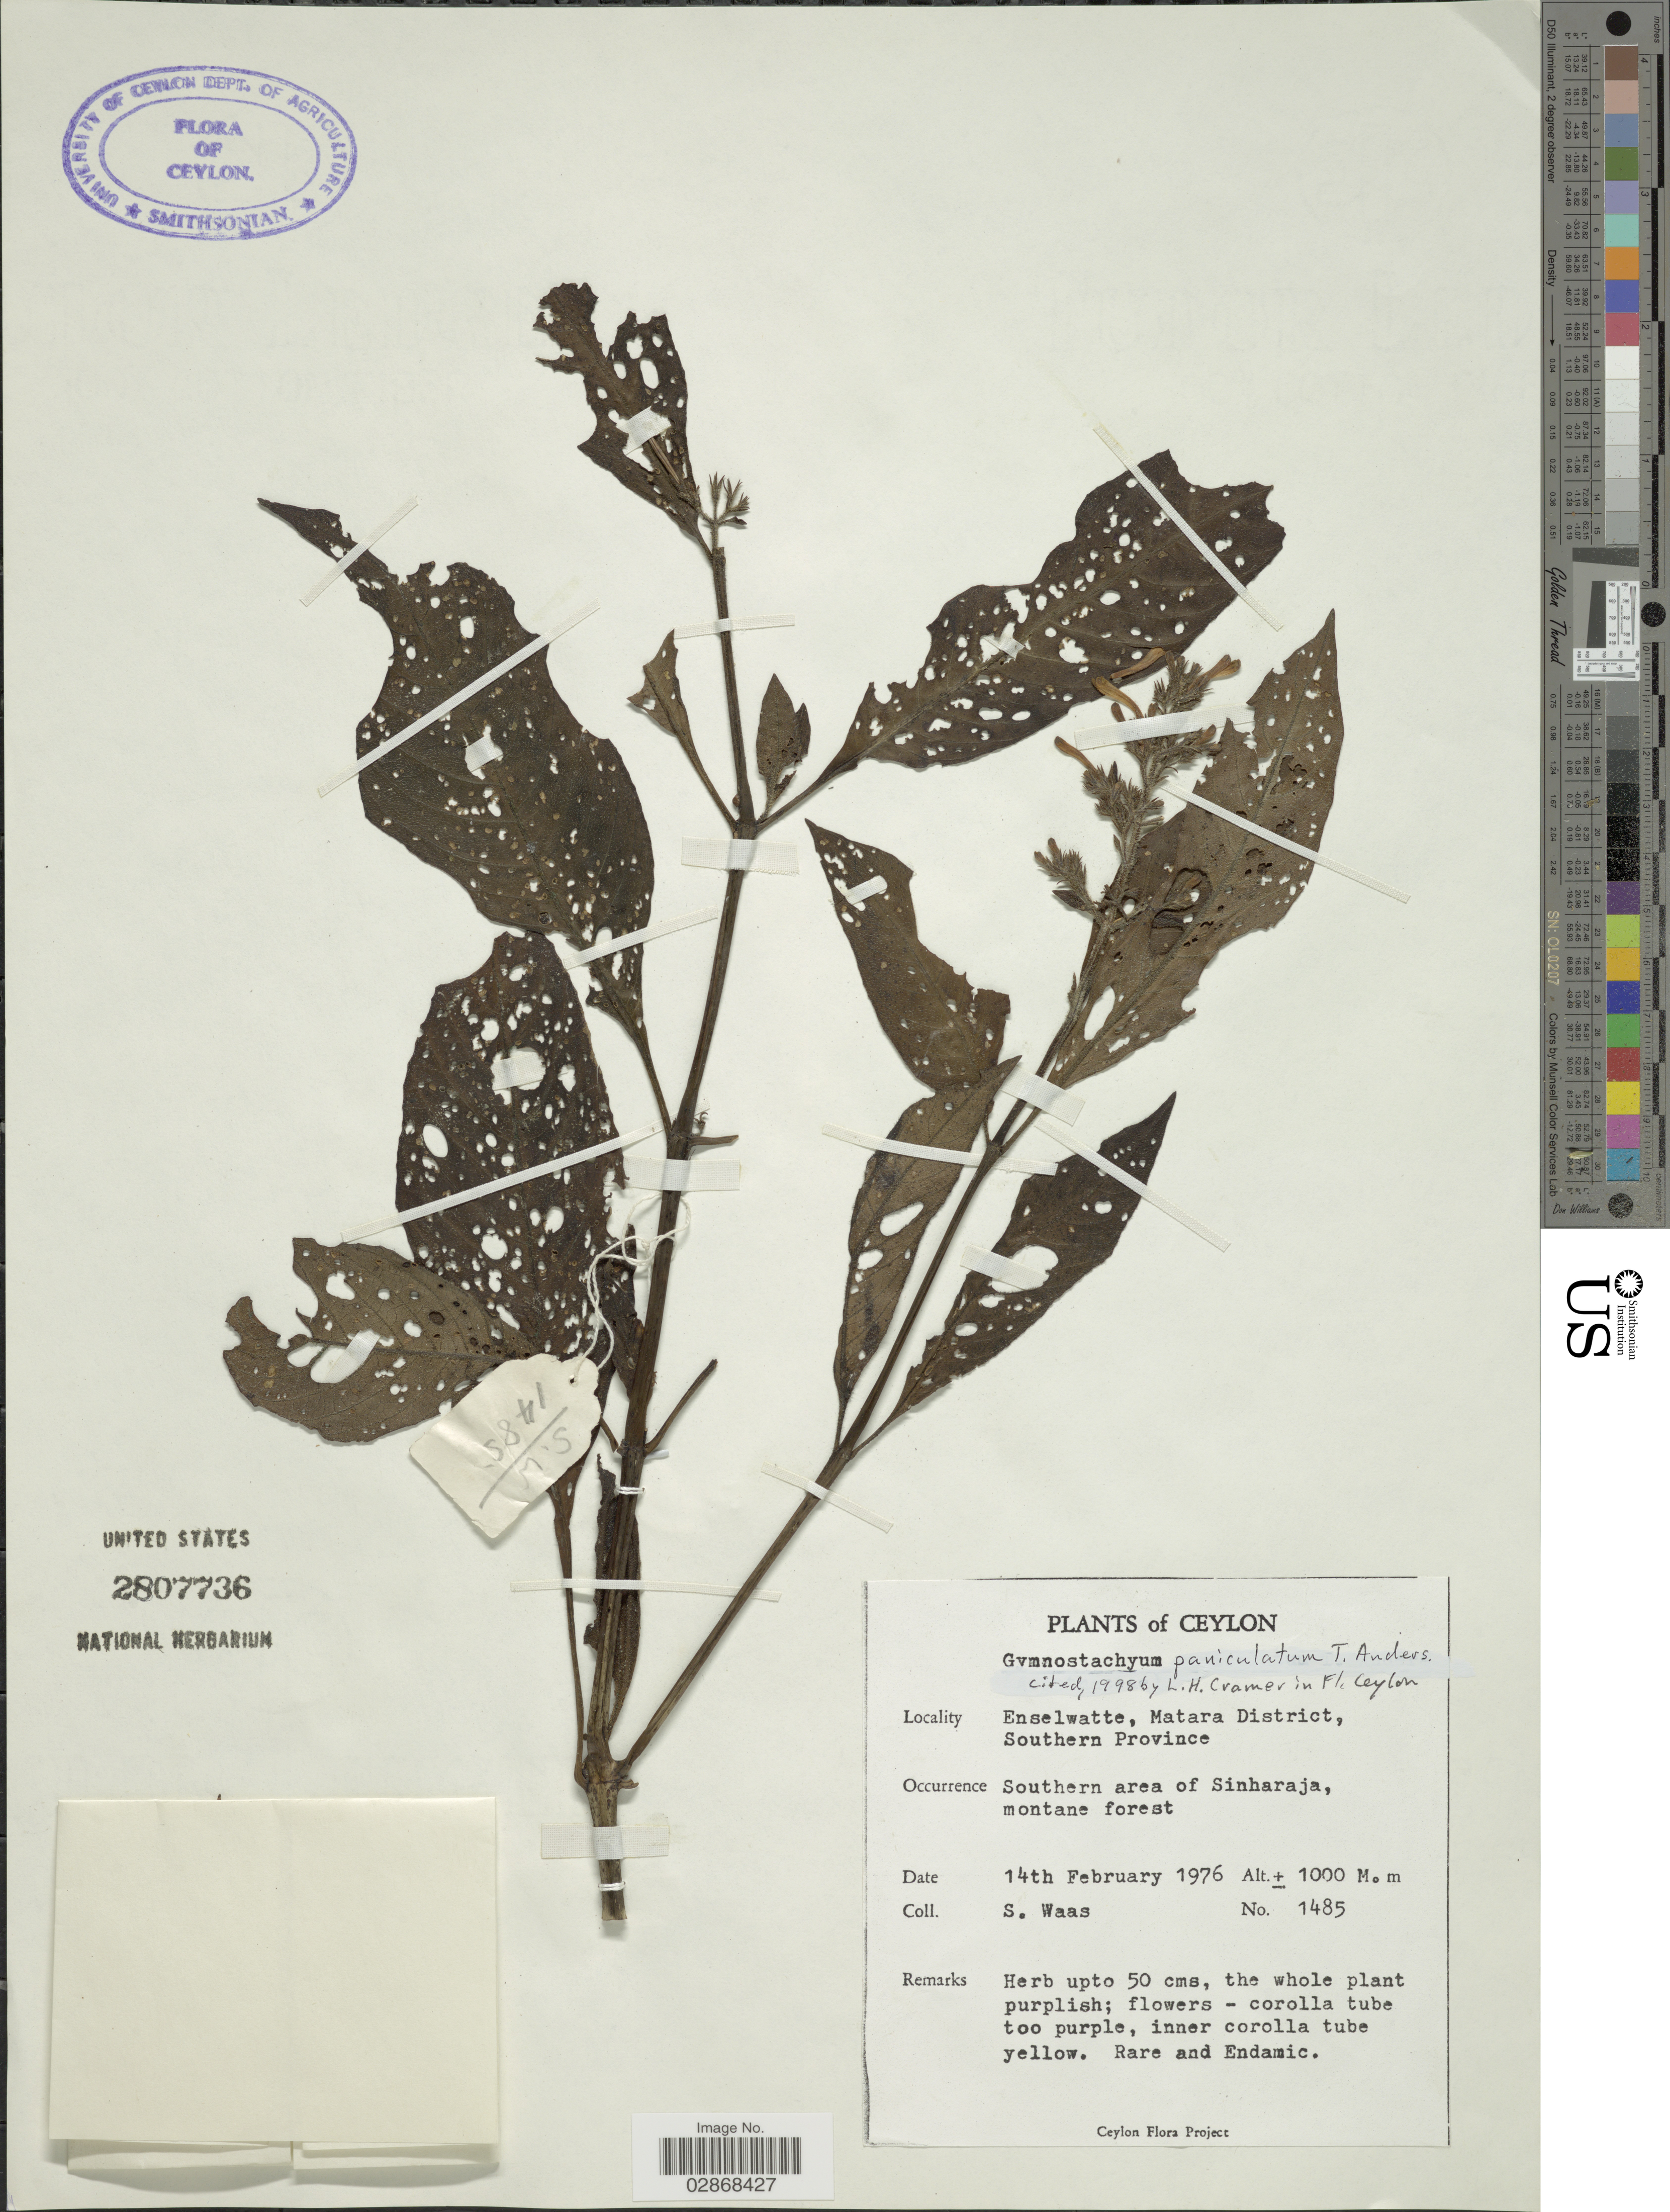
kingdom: Plantae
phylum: Tracheophyta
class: Magnoliopsida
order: Lamiales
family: Acanthaceae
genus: Gymnostachyum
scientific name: Gymnostachyum paniculatum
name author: T. Anderson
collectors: S. Waas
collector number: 1485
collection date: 1976-02-14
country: Sri Lanka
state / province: Southern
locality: Ceylon. Enselwatte, Matara District. Southern area of Sinharaja.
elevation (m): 1000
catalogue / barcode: US 2807736